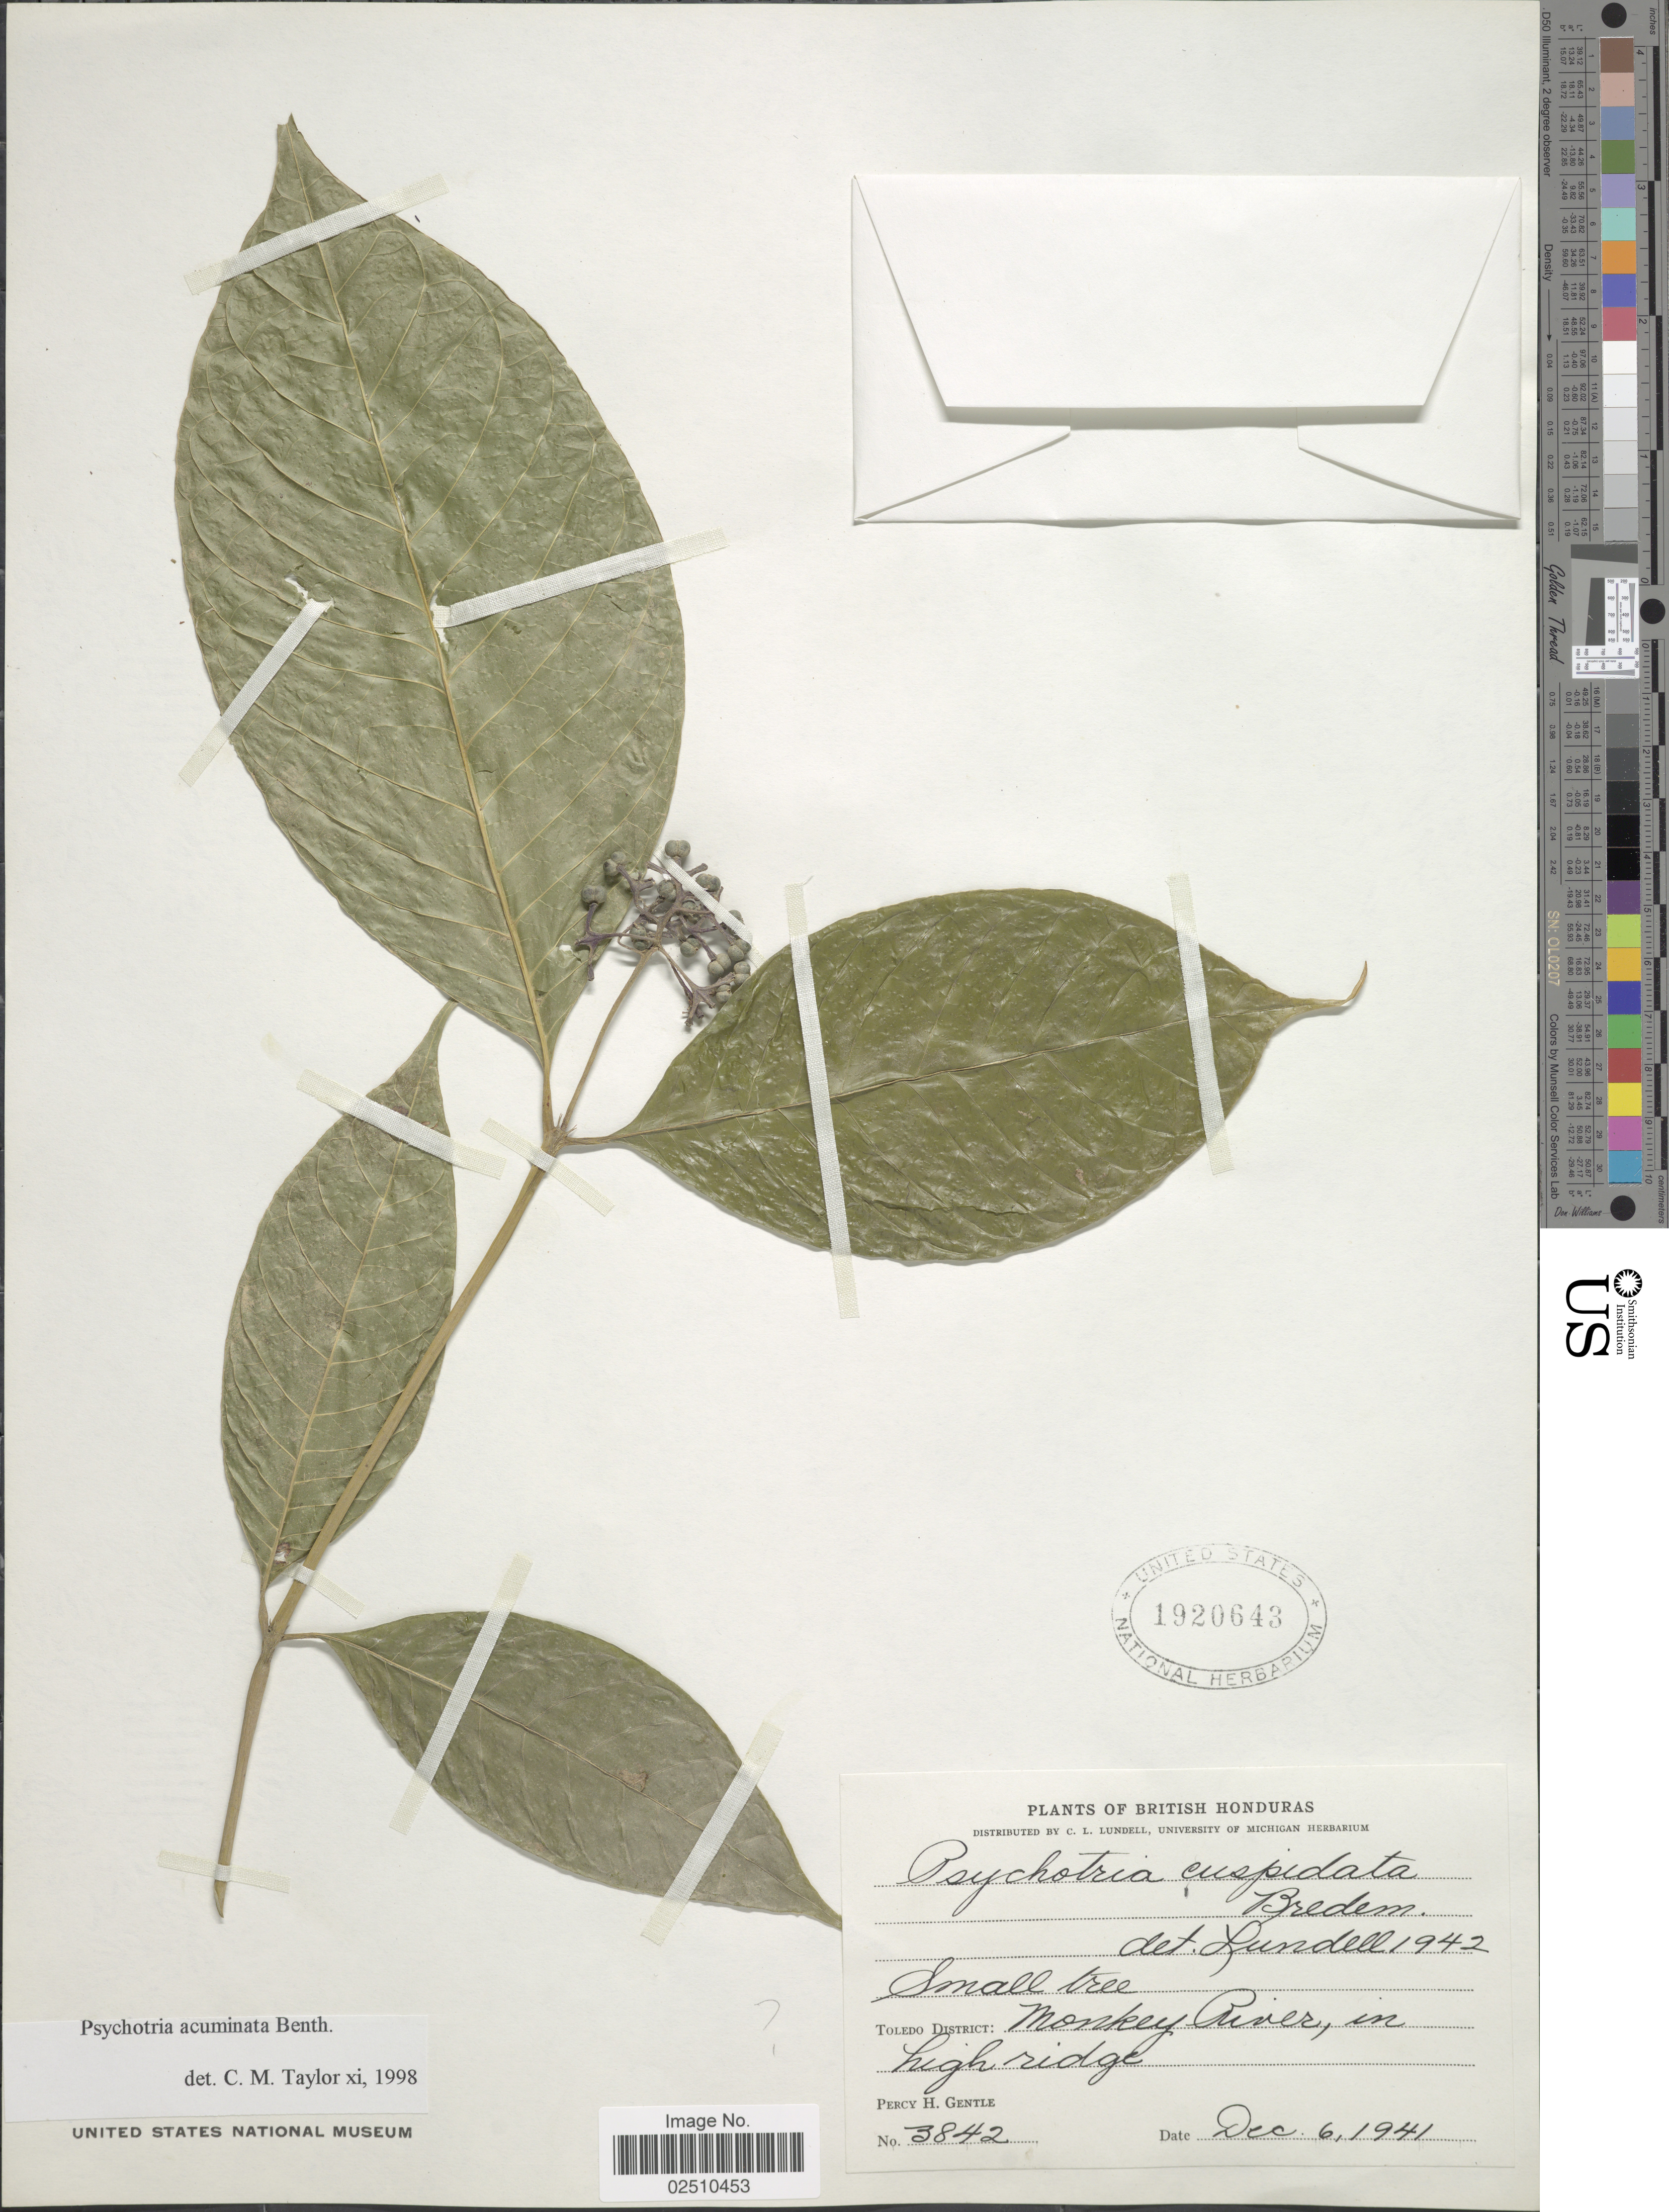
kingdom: Plantae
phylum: Tracheophyta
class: Magnoliopsida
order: Gentianales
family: Rubiaceae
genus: Psychotria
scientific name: Psychotria acuminata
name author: Benth.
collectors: P. H. Gentle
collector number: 3842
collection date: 1941-12-06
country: Belize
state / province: Toledo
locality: British Honduras, Monkey River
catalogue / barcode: US 1920643